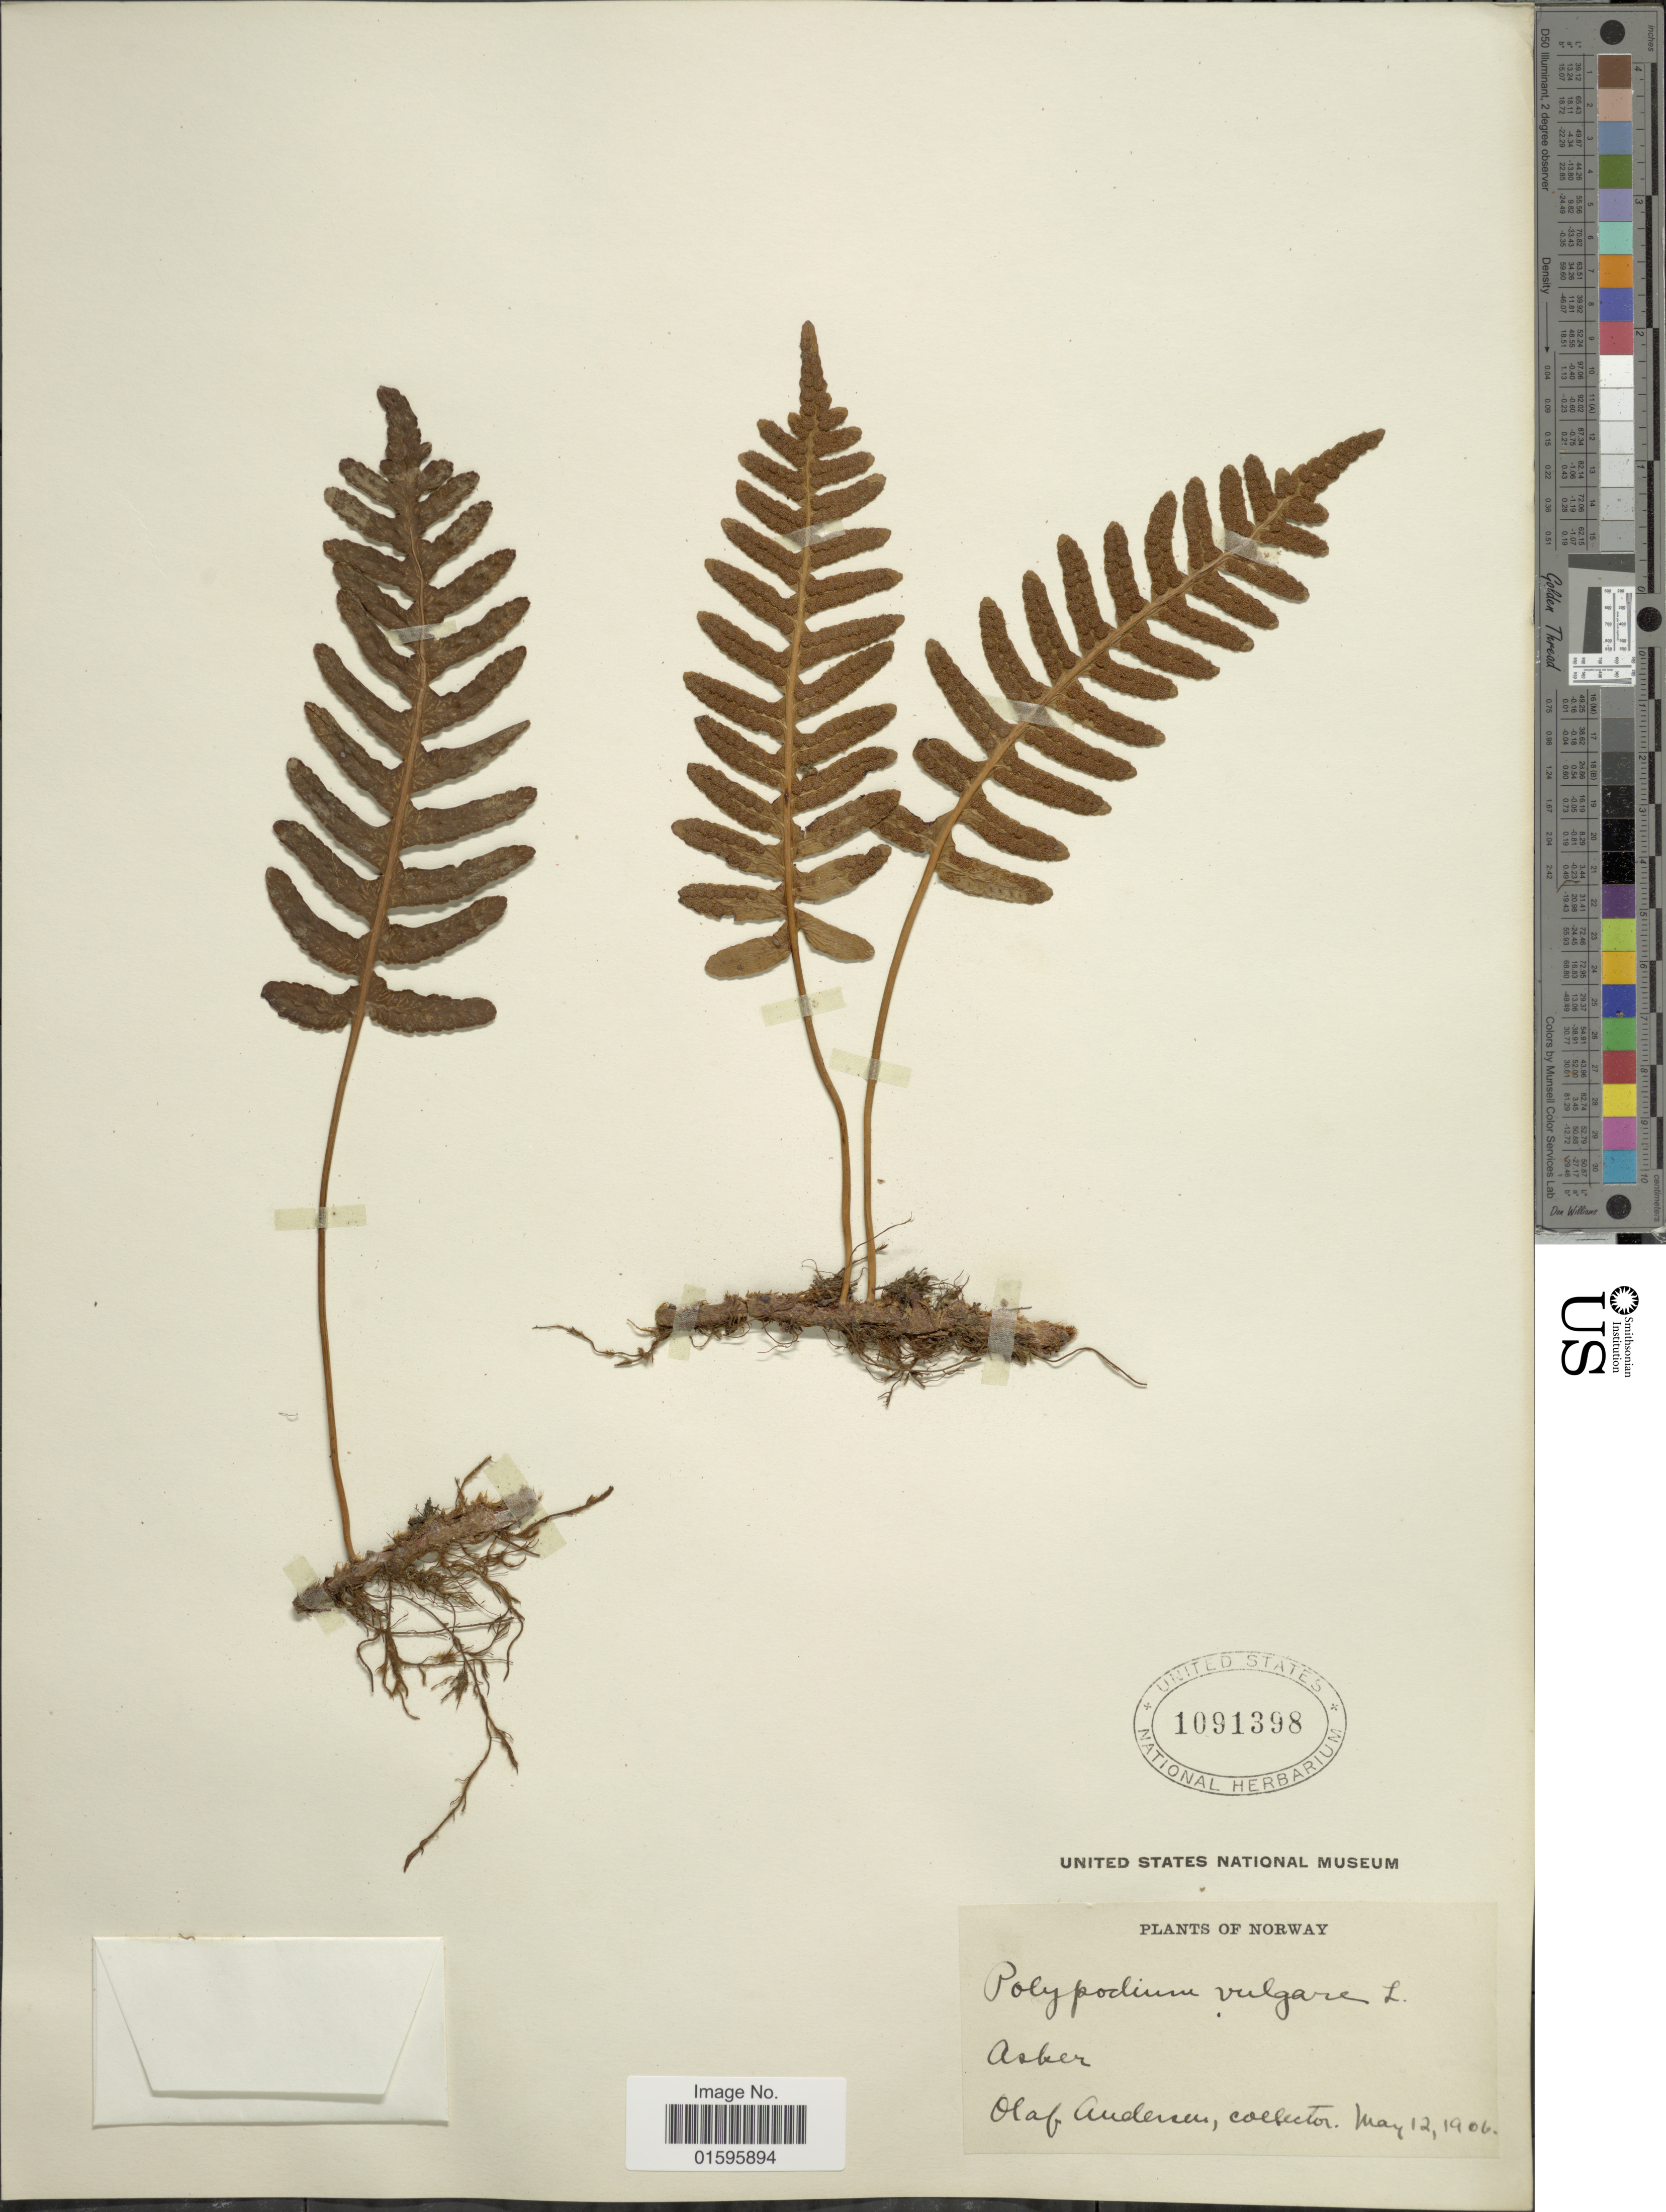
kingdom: Plantae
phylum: Tracheophyta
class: Polypodiopsida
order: Polypodiales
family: Polypodiaceae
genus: Polypodium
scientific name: Polypodium vulgare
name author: L.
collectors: O. Anderson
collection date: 1906-05-12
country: Norway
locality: Asber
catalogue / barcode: US 1091398